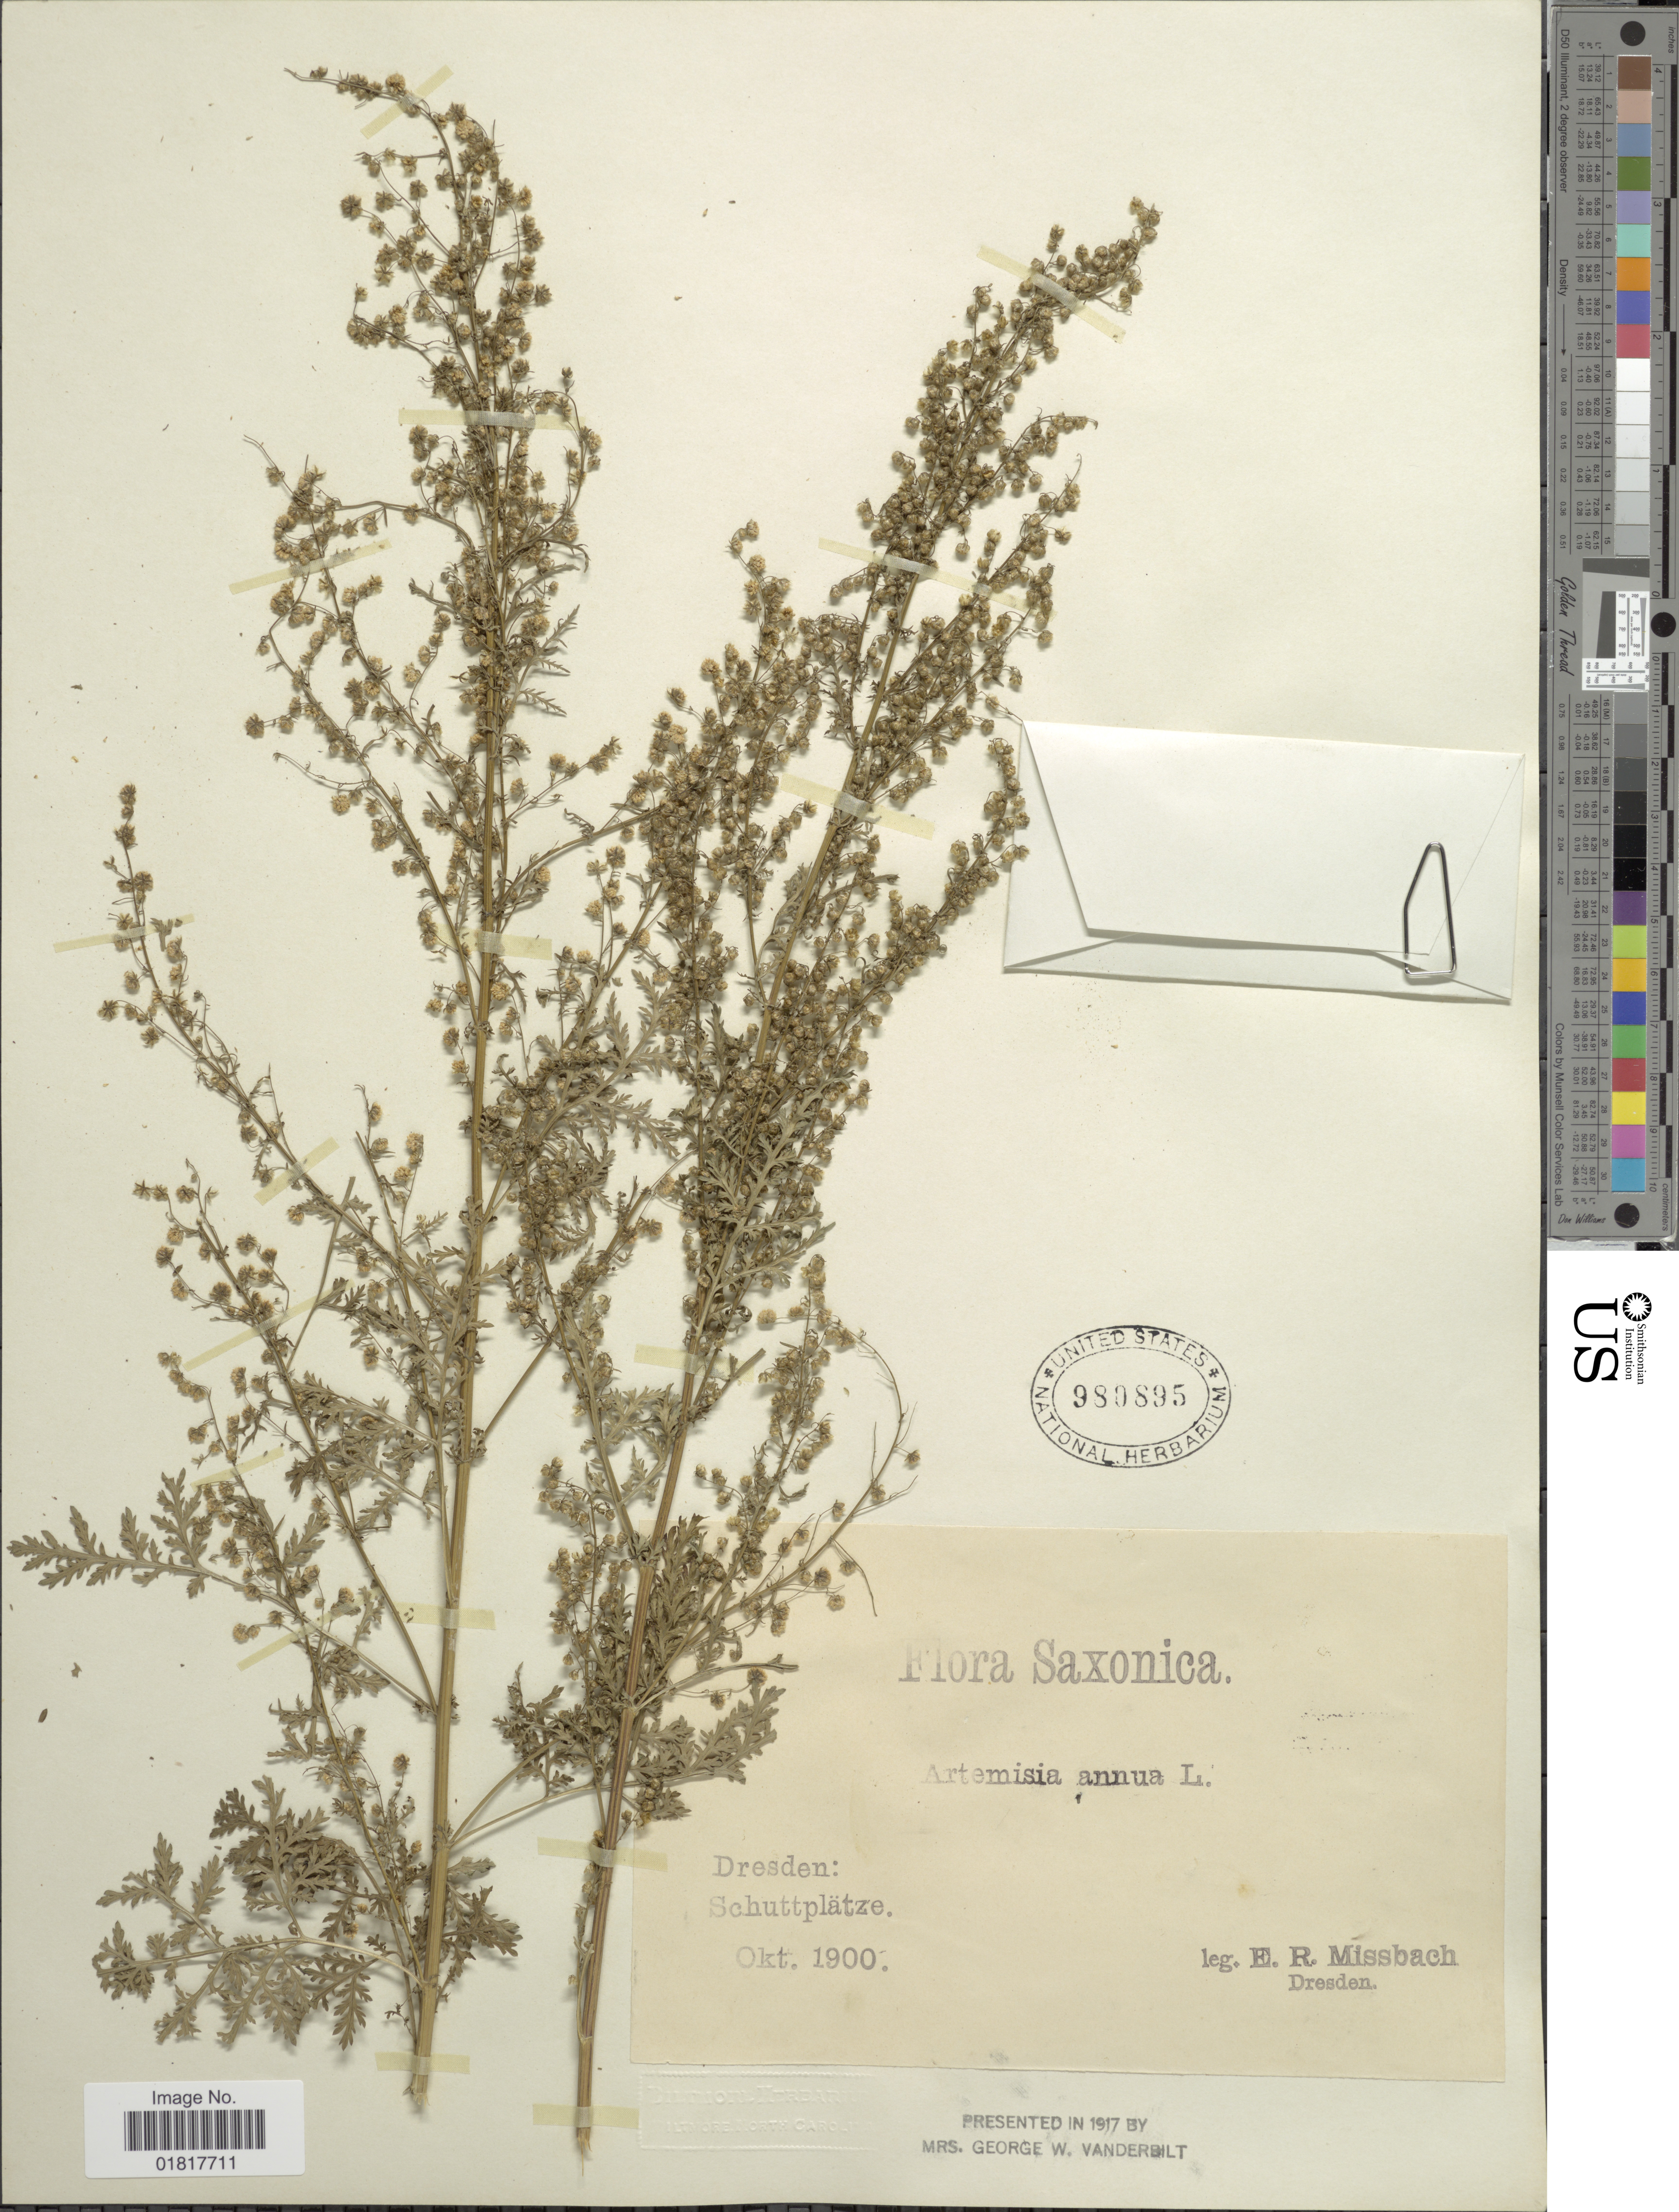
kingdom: Plantae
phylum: Tracheophyta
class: Magnoliopsida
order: Asterales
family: Asteraceae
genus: Artemisia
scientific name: Artemisia annua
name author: L.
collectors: E. Missbach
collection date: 1900-10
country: Germany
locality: Dresden: Schuttplätze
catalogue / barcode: US 980895